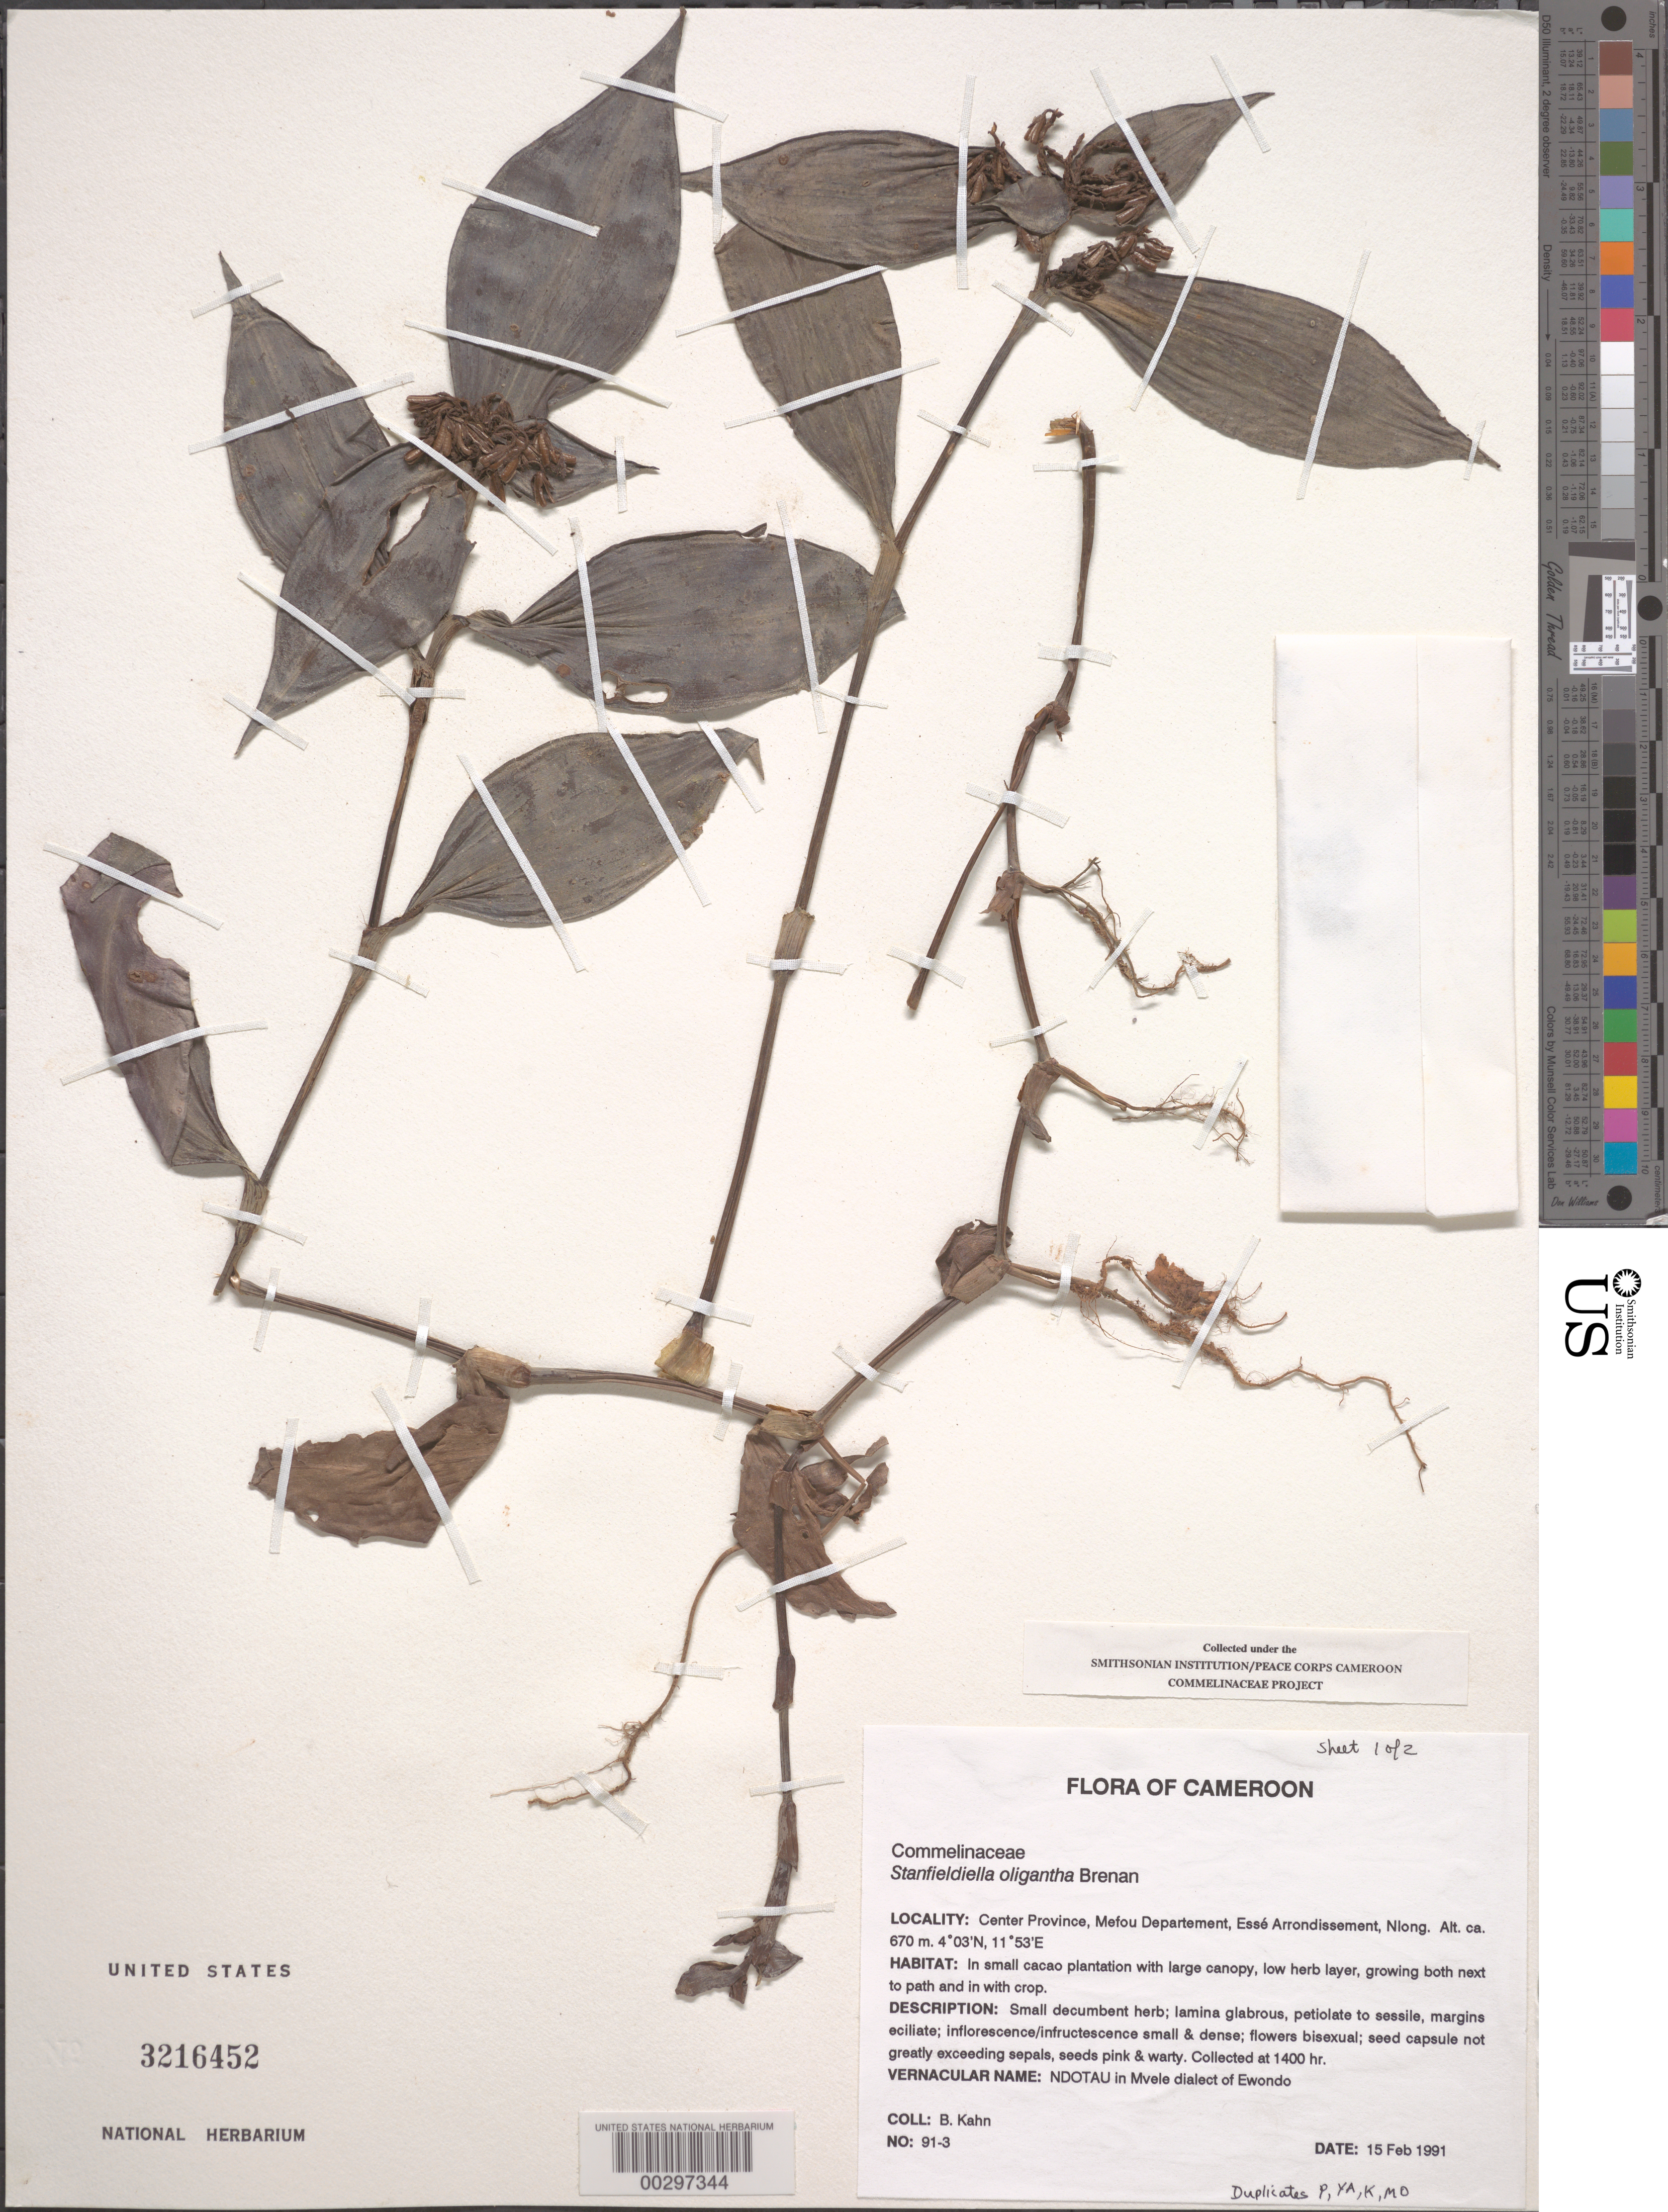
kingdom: Plantae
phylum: Tracheophyta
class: Liliopsida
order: Commelinales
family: Commelinaceae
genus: Stanfieldiella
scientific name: Stanfieldiella oligantha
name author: (Mildbr.) Brenan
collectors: B. Kahn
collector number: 91-3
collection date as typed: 15 Feb 1991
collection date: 1991-02-15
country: Cameroon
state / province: Centre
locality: Mefou, esse arrondissement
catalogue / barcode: US 3216452